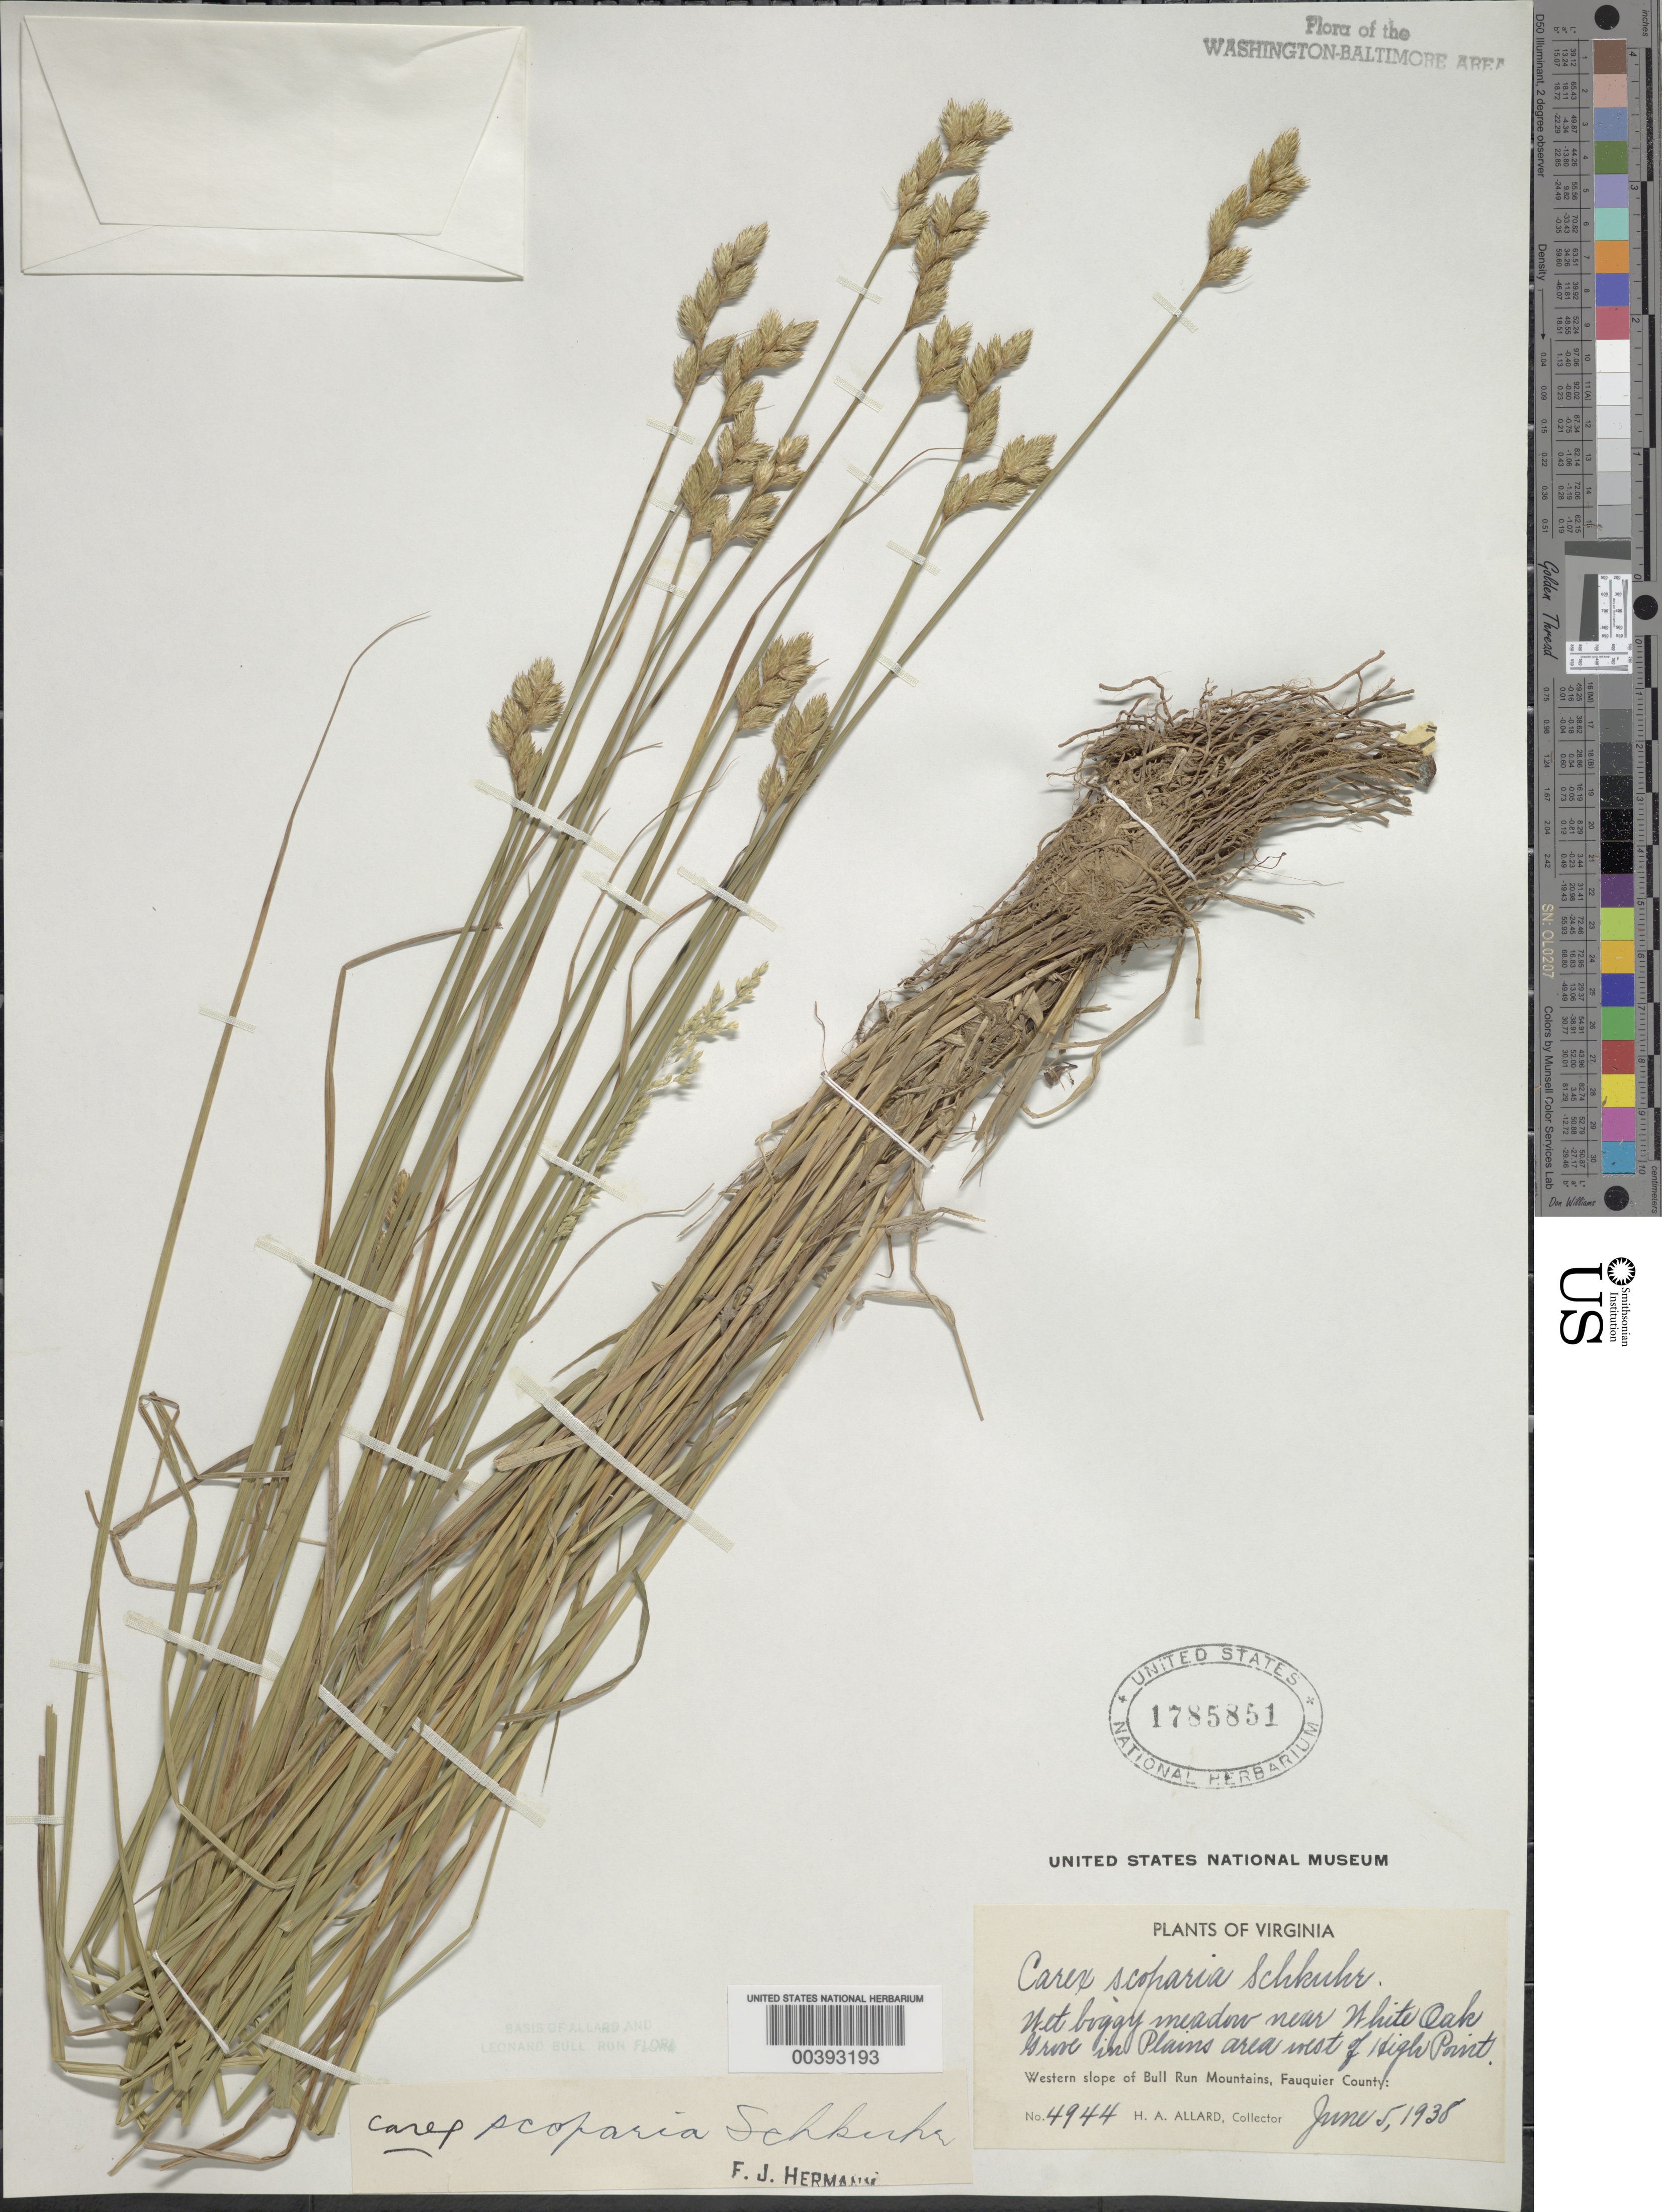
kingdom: Plantae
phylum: Tracheophyta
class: Liliopsida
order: Poales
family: Cyperaceae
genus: Carex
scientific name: Carex scoparia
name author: Schkuhr ex Willd.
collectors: H. A. Allard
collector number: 4944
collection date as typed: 05 Jun 1938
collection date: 1938-06-05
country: United States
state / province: Virginia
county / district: Fauquier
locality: West of High Point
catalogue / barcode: US 1785851